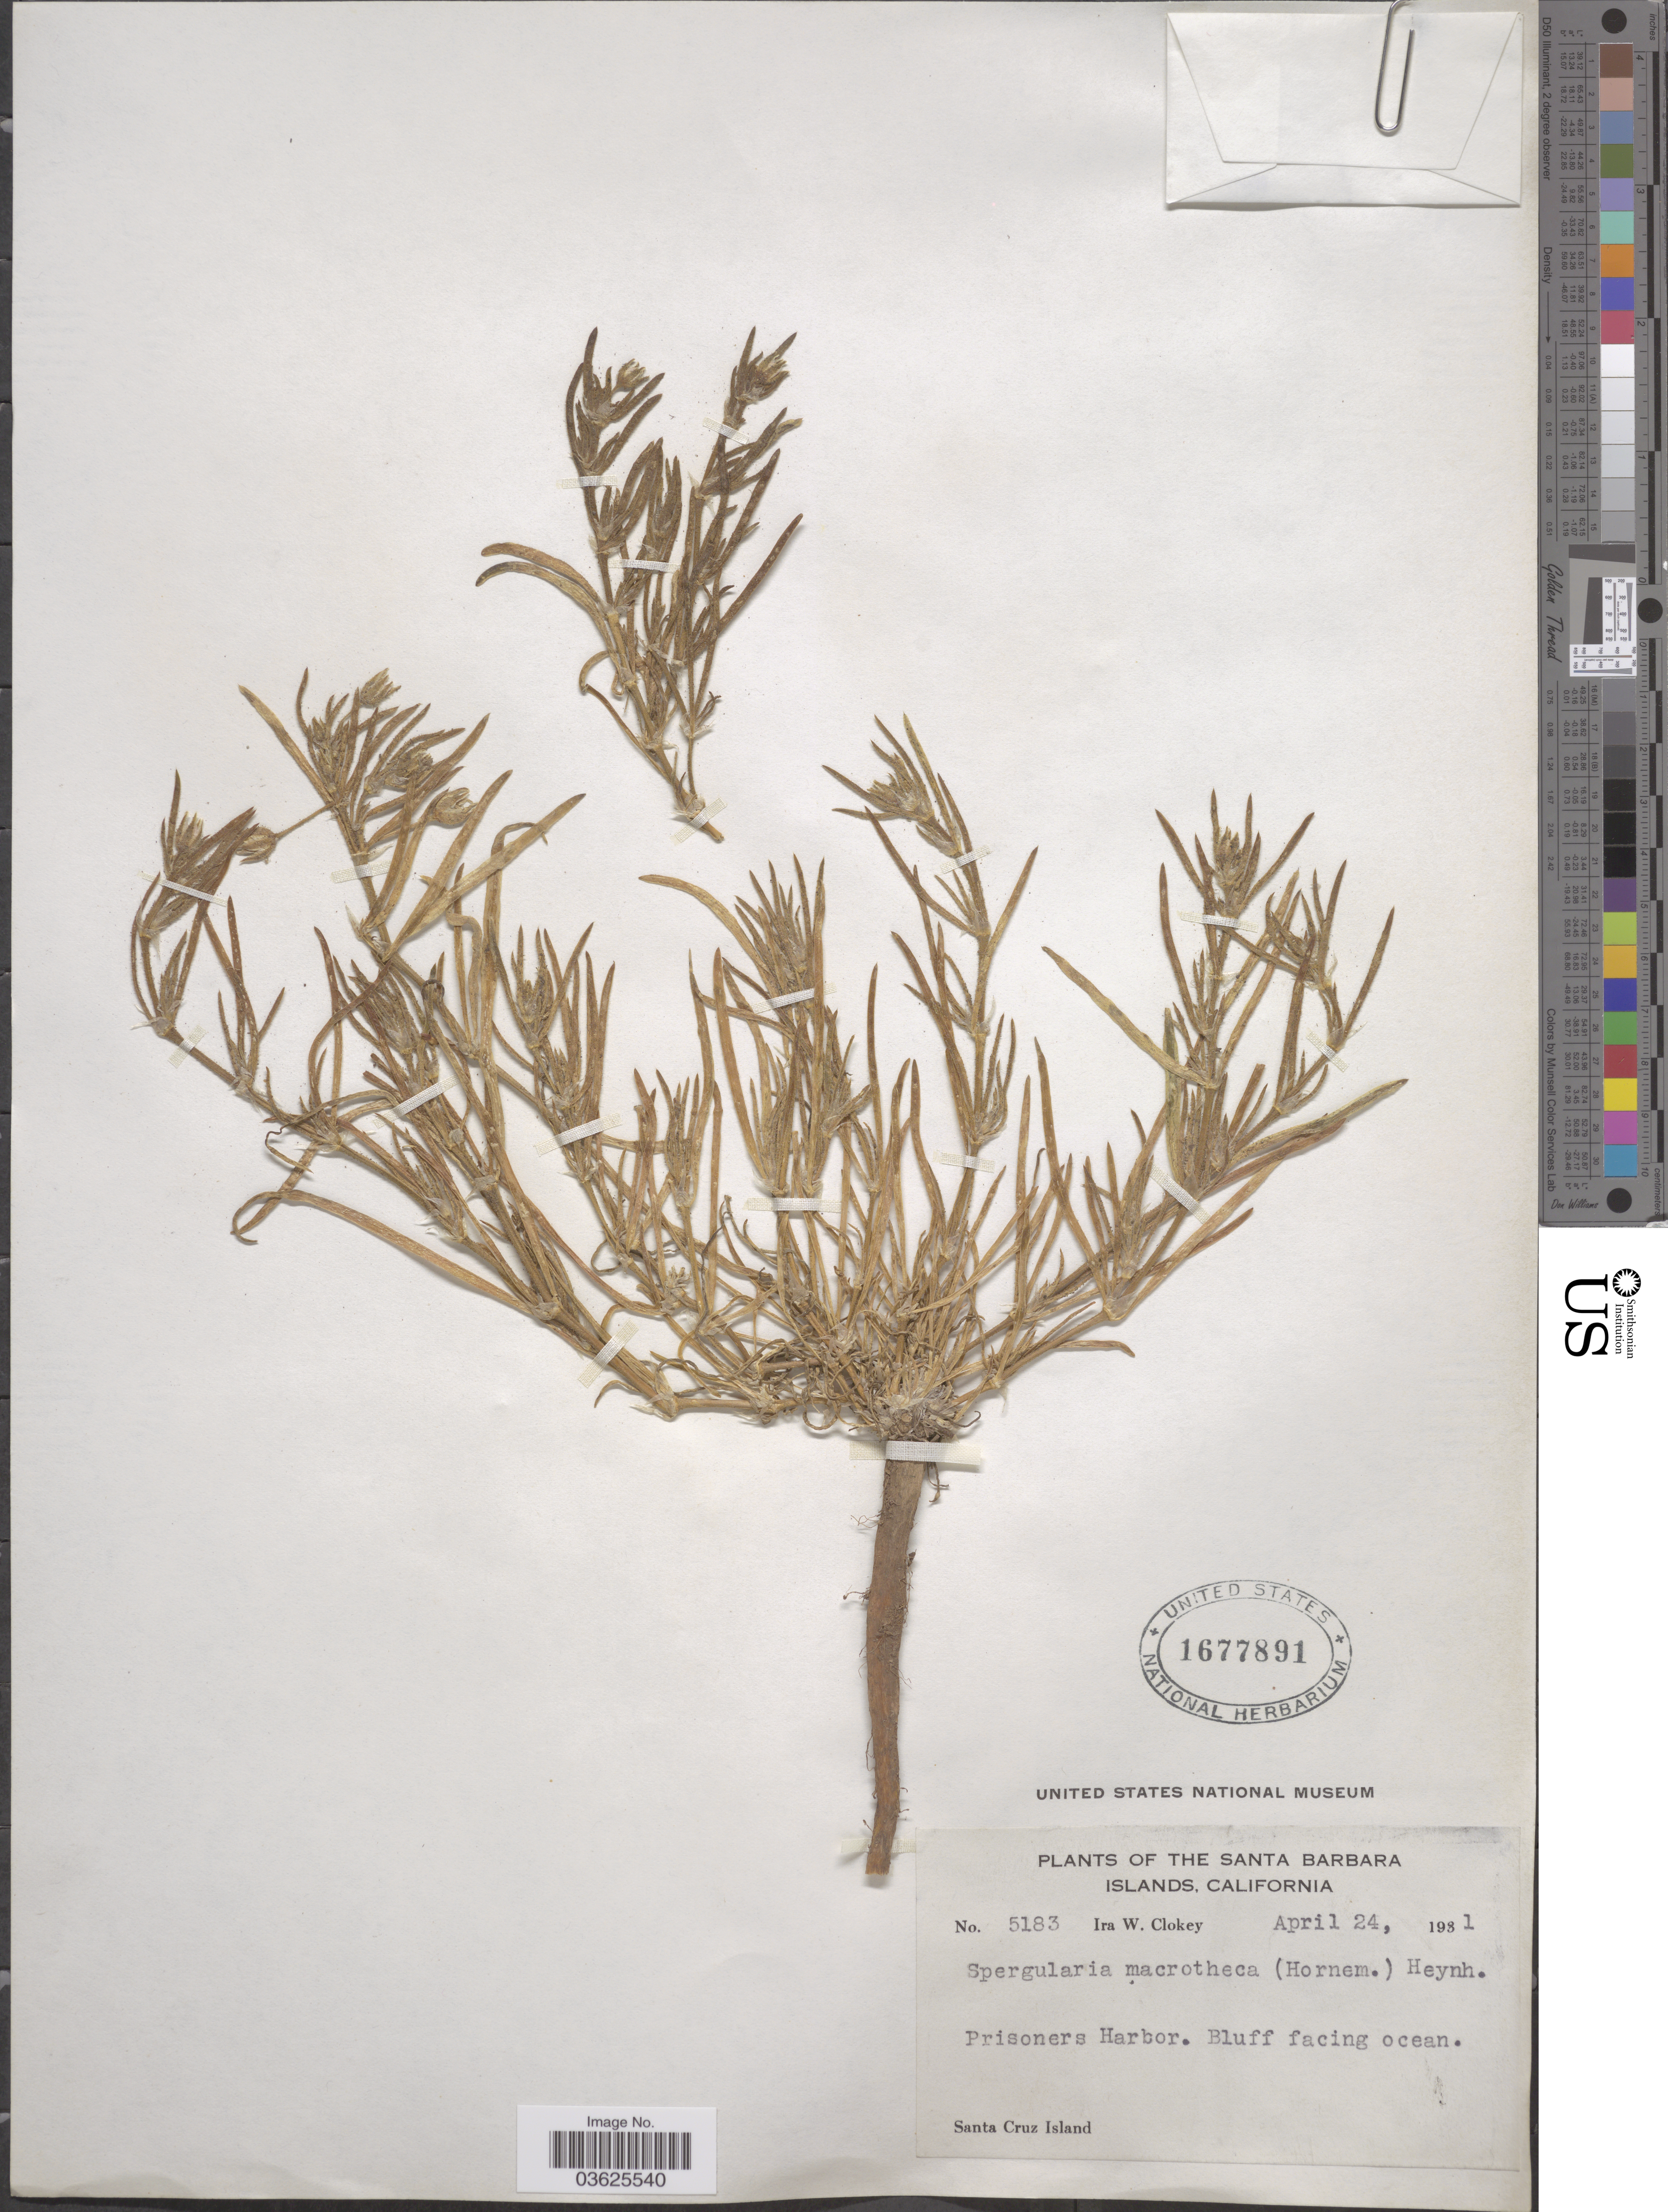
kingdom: Plantae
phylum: Tracheophyta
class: Magnoliopsida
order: Caryophyllales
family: Caryophyllaceae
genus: Spergularia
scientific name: Spergularia macrotheca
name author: (Hornem.) Heynh.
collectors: I. W. Clokey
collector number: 5183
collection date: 1931-04-24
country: United States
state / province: California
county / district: Santa Barbara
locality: The Santa Barbara Islands. Prisoners Harbor. Bluff facing ocean. Santa Cruz Island.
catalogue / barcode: US 1677891